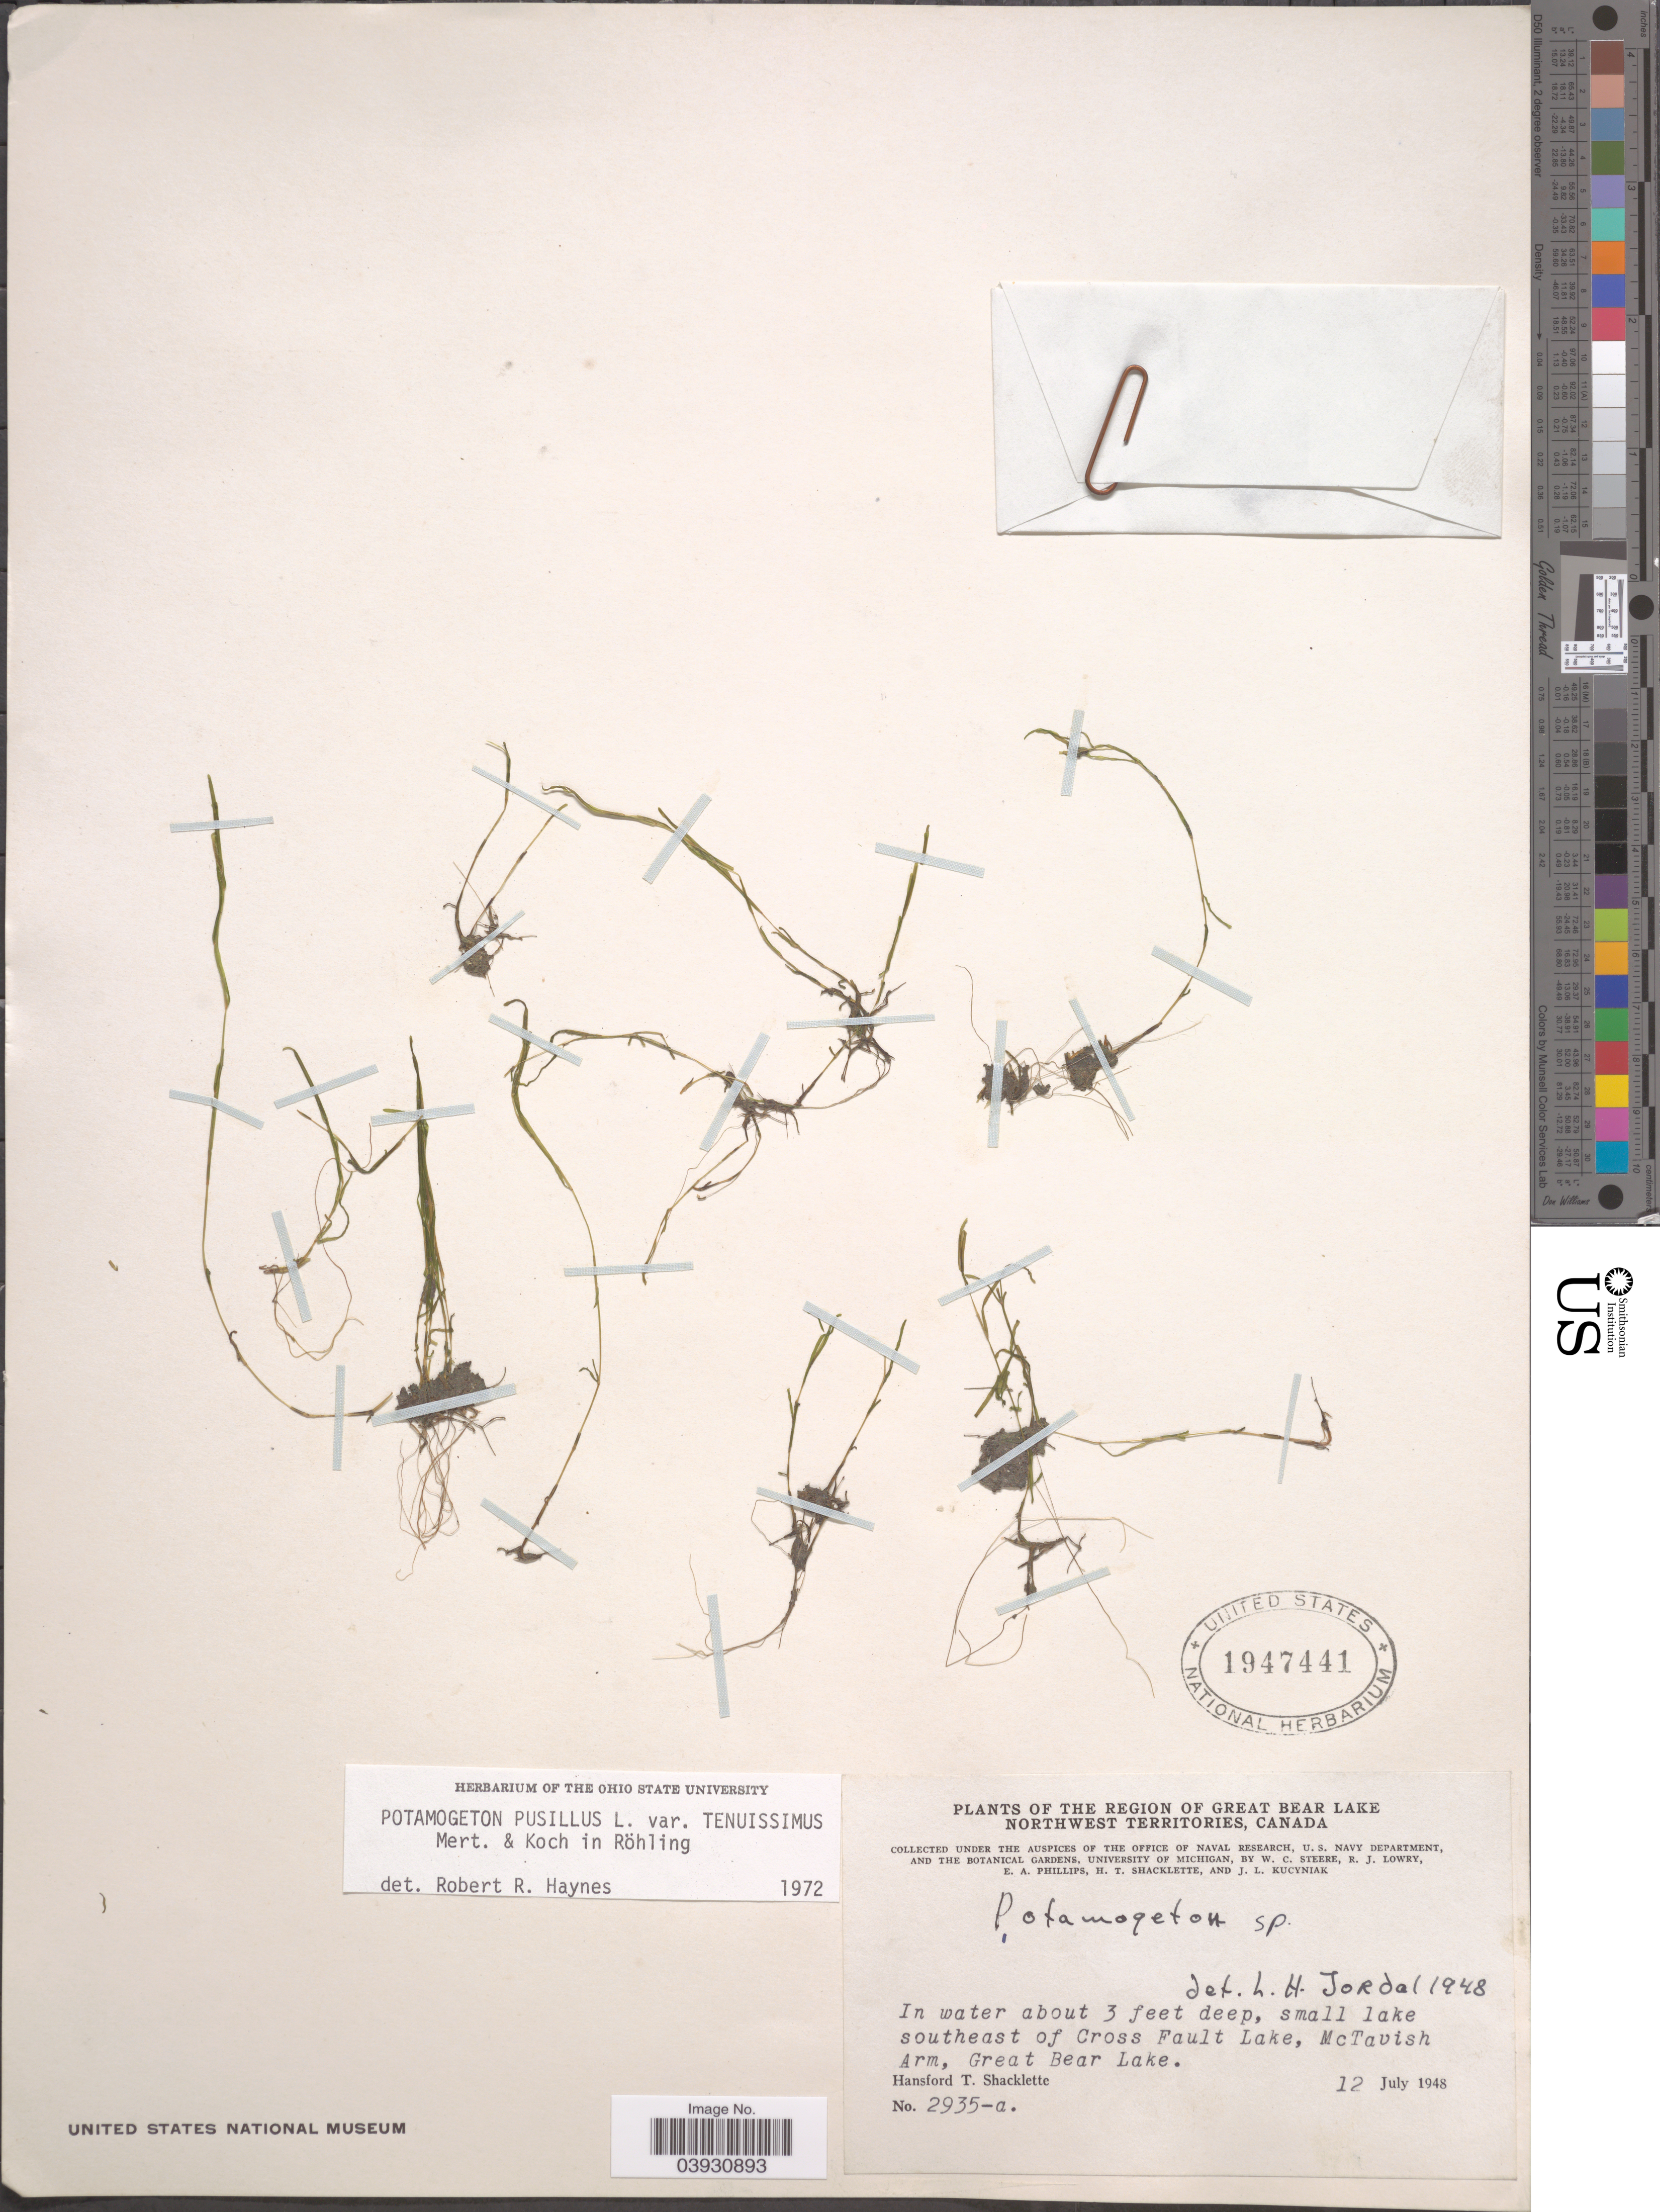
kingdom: Plantae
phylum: Tracheophyta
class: Liliopsida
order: Alismatales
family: Potamogetonaceae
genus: Potamogeton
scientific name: Potamogeton pusillus subsp. tenuissimus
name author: Mert. & W.D.J. Koch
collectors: H. Shacklette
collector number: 2935-a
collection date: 1948-07-12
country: Canada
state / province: Northwest Territories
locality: The Region of Great Bear Lake. Small lake southeast of Cross Fault Lake, McTavish Arm, Great Bear Lake.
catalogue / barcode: US 1947441